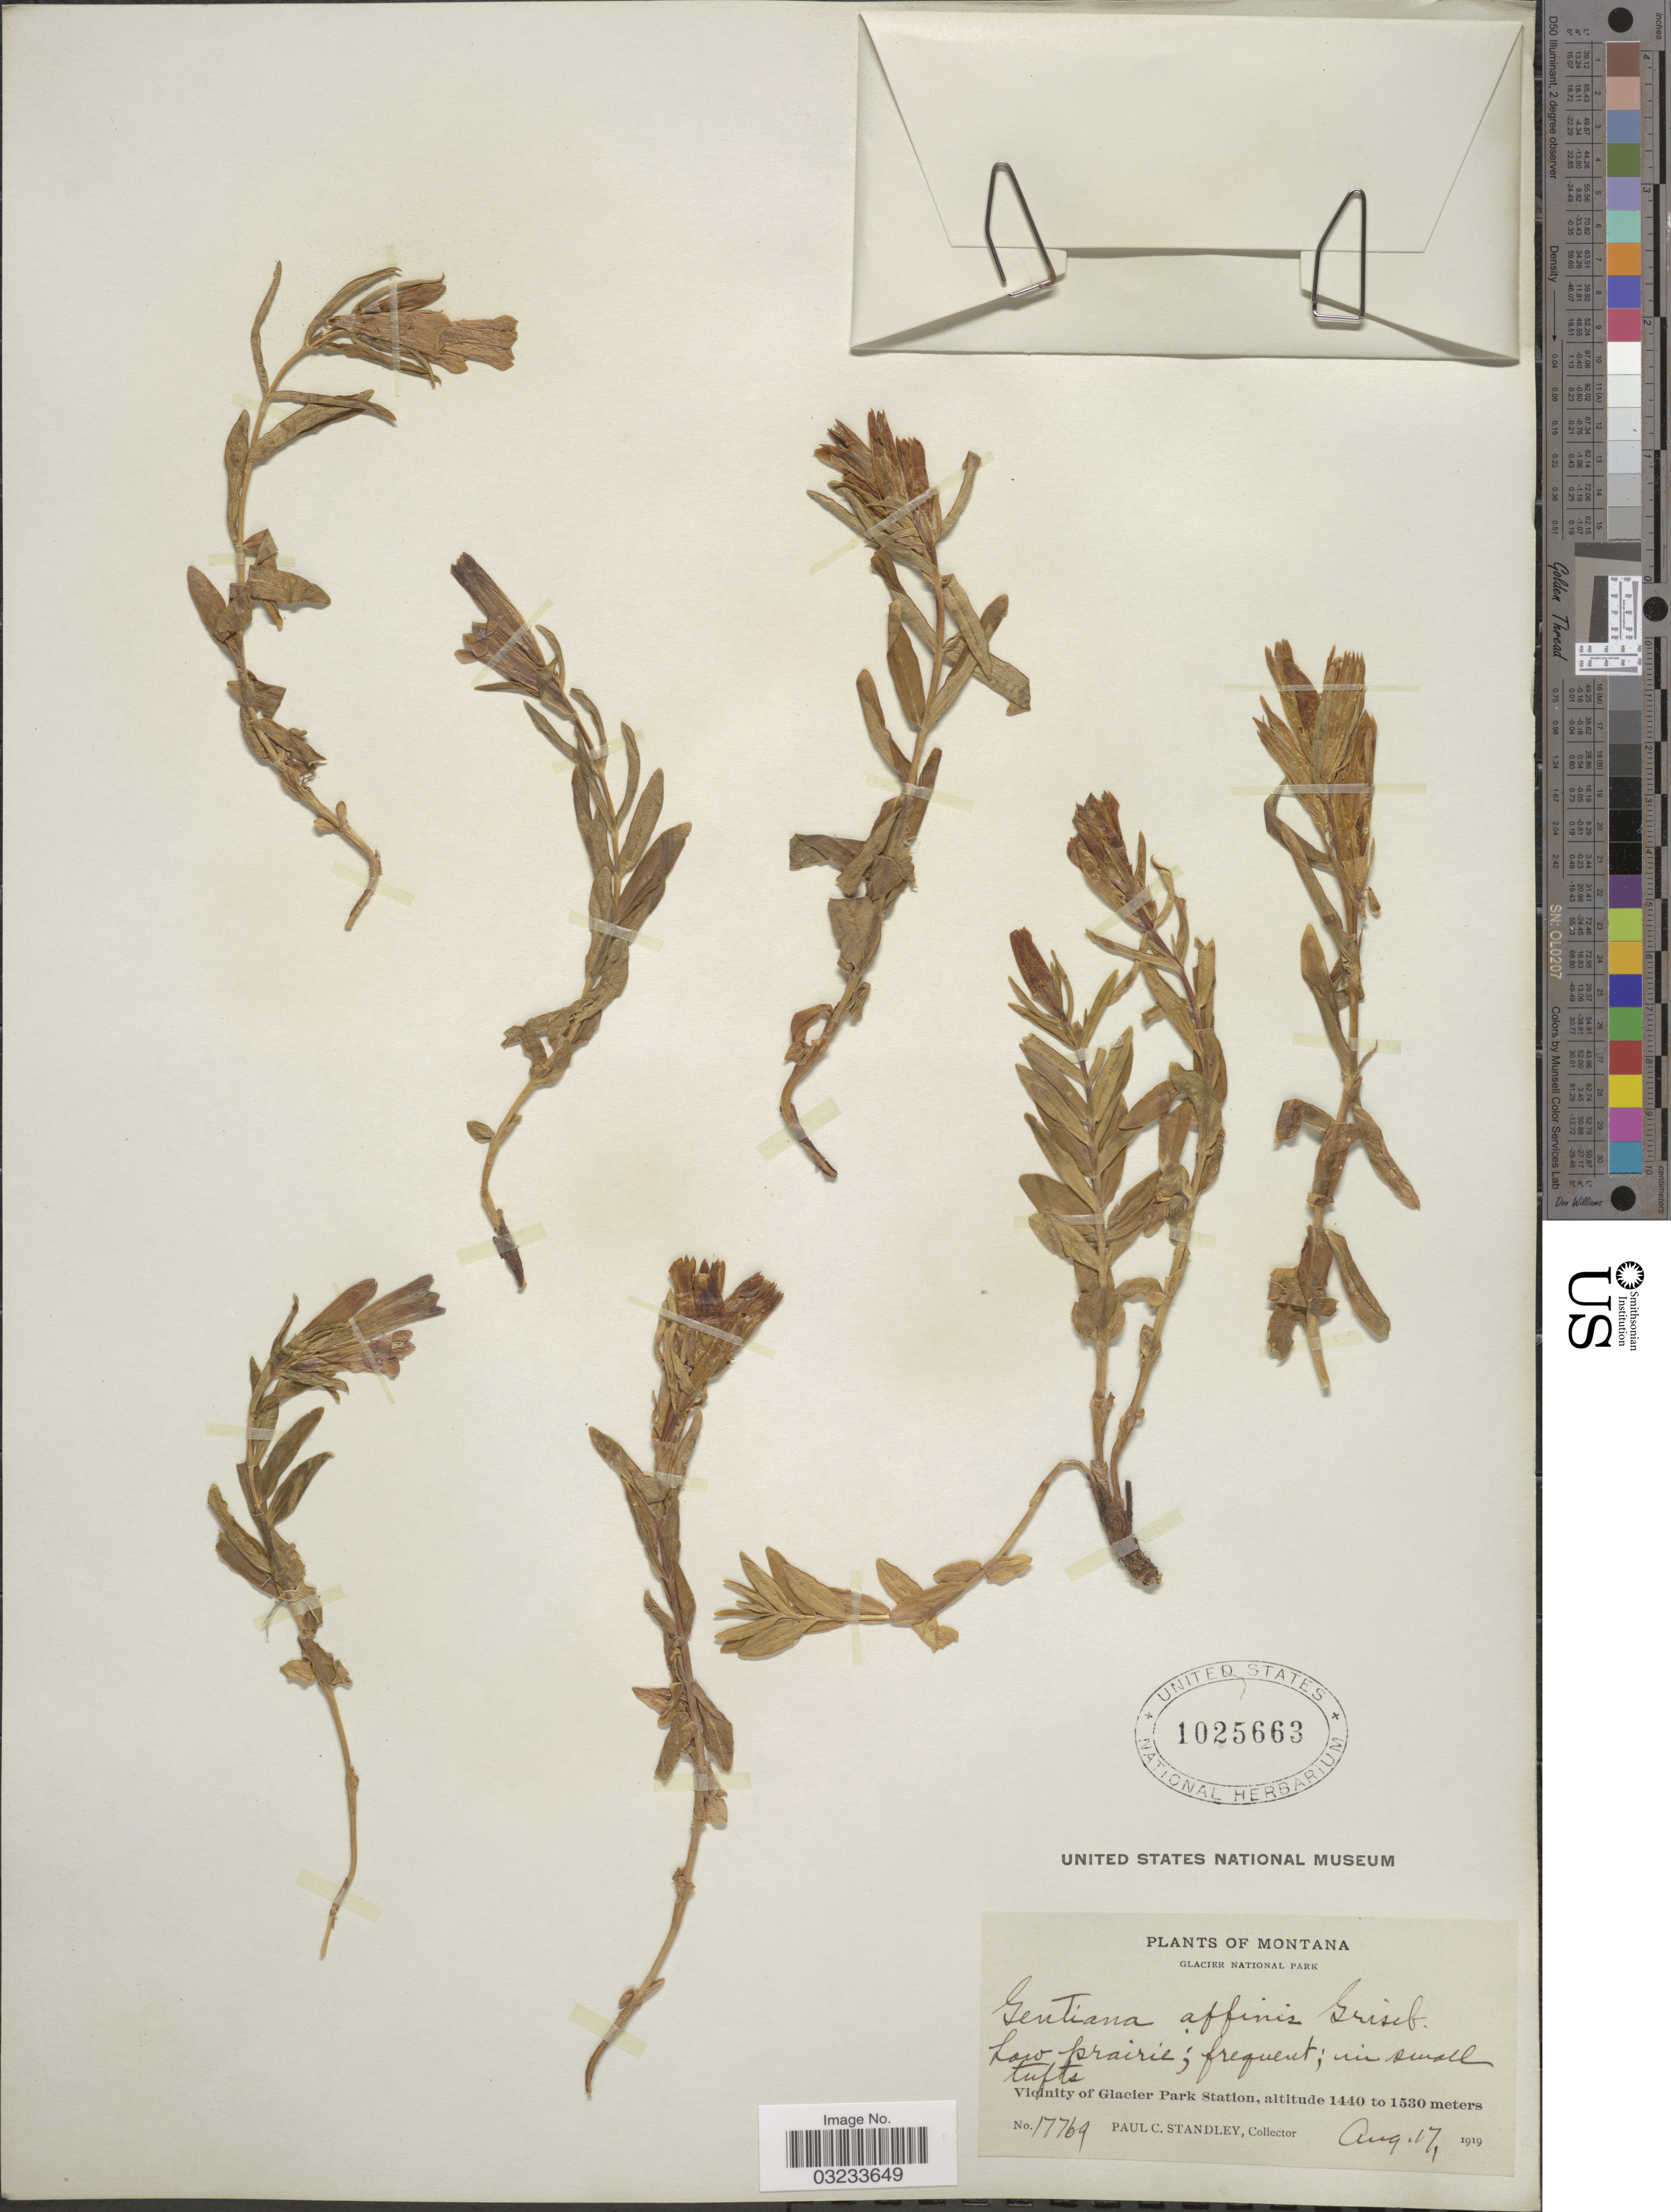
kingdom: Plantae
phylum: Tracheophyta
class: Magnoliopsida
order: Gentianales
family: Gentianaceae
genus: Gentiana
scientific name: Gentiana affinis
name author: Griseb.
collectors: P. C. Standley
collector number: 17769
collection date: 1919-08-17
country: United States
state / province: Montana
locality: Glacier National Park. Vicinity of Glacier Park Station.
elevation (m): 1440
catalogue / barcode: US 1025663